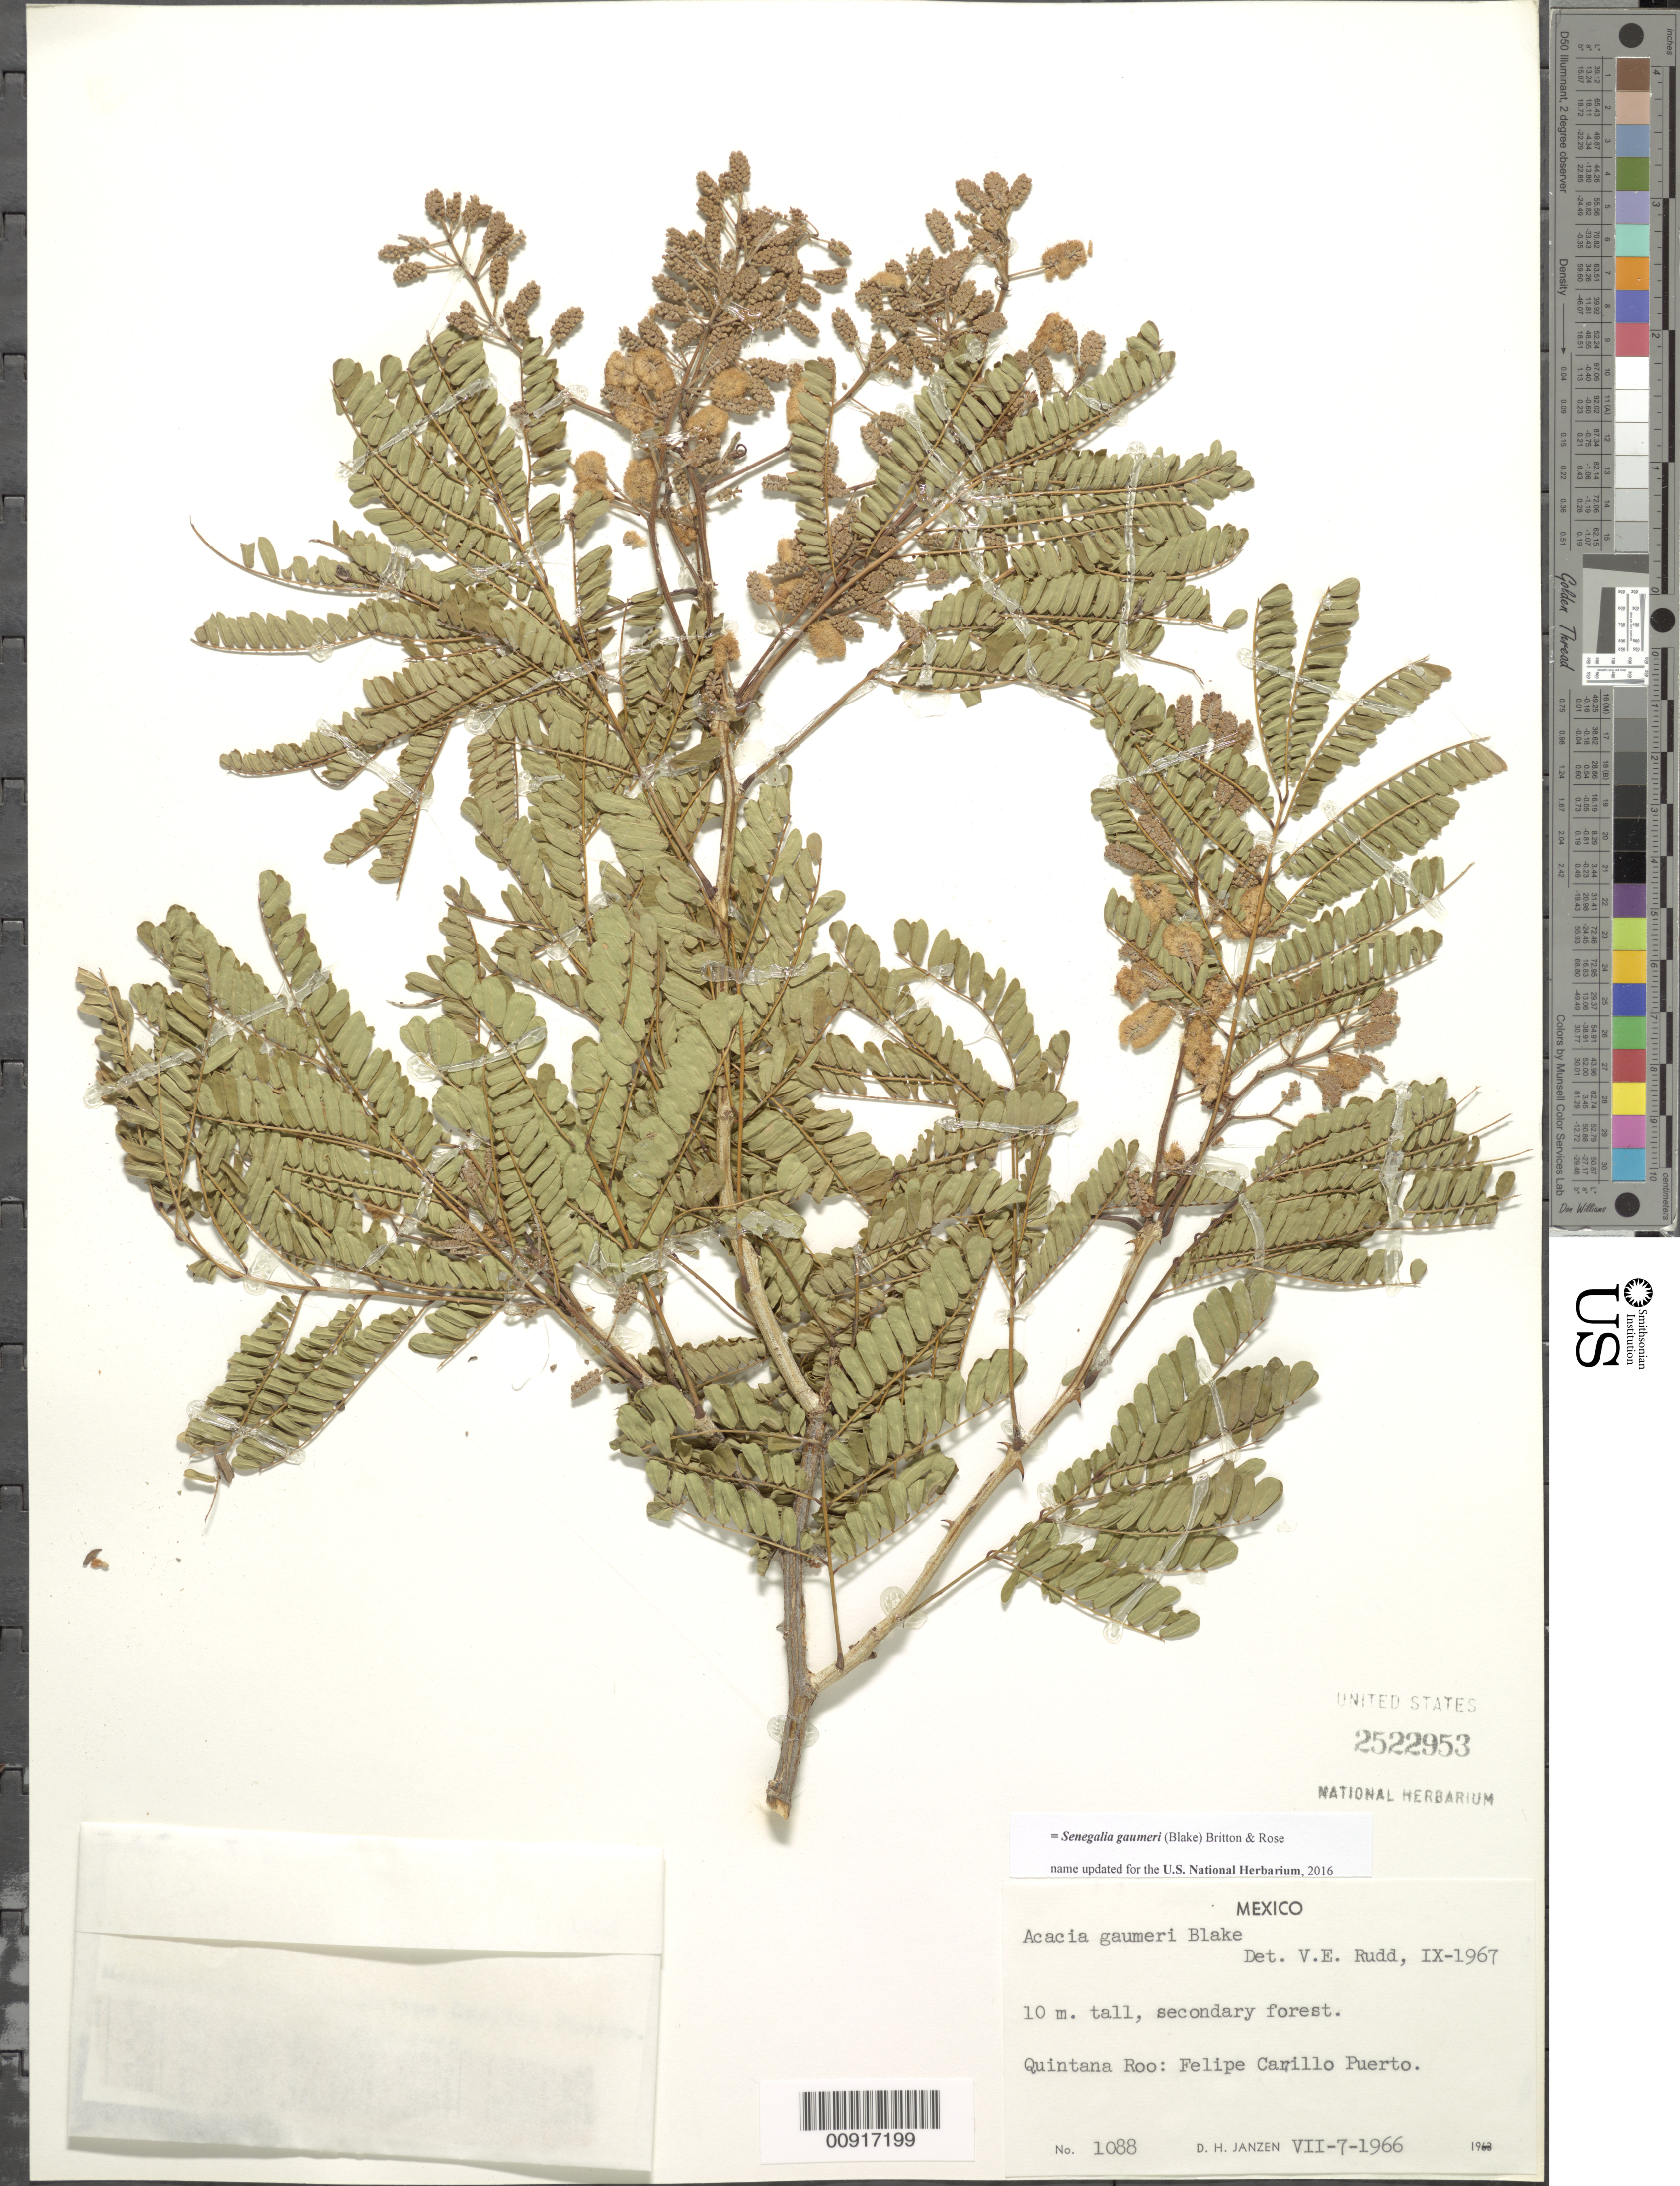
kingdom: Plantae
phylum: Tracheophyta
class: Magnoliopsida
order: Fabales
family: Fabaceae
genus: Senegalia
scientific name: Senegalia gaumeri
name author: (S.F. Blake) Britton & Rose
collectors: D. Janzen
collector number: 1088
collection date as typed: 07 Jul 1966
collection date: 1966-07-07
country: Mexico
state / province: Quintana Roo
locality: Quintana Roo: Felipe Carrillo Puerto.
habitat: Secondary forest.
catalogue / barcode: US 2522953